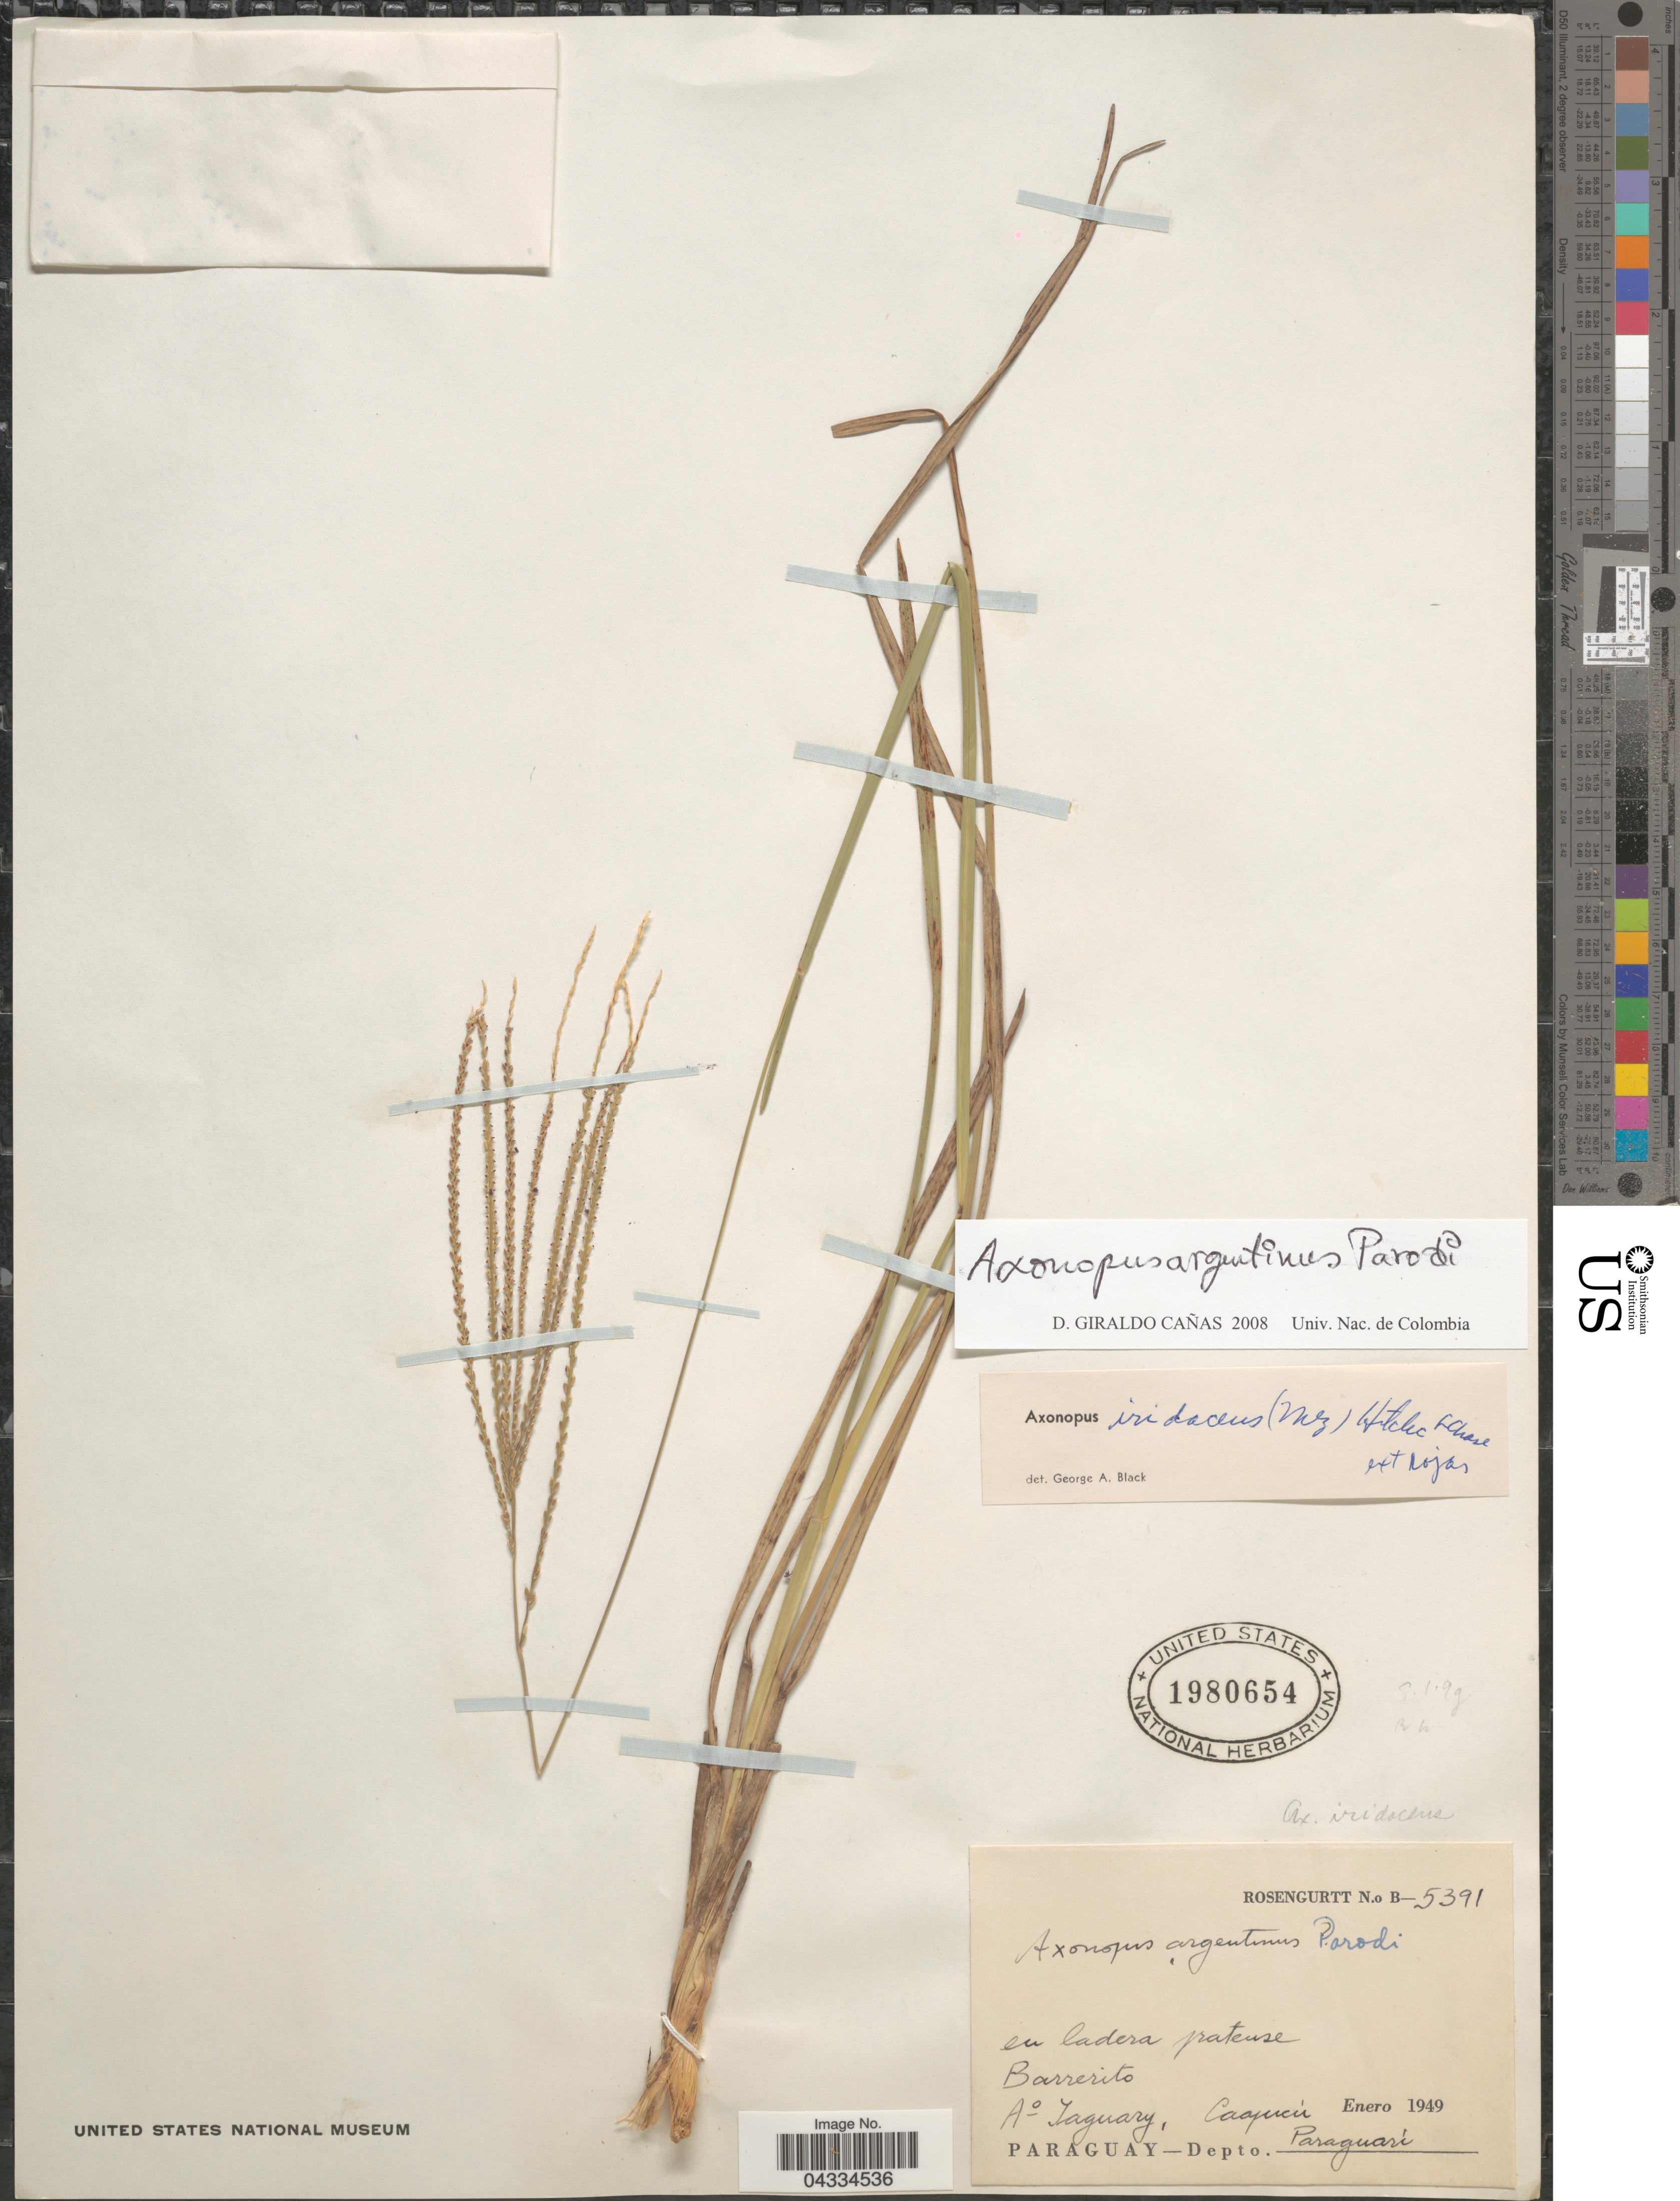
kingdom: Plantae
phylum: Tracheophyta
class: Liliopsida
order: Poales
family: Poaceae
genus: Axonopus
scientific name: Axonopus argentinus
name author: Parodi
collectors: Rosengurtt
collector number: B-5391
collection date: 1949-01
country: Paraguay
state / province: Paraguari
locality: Barrerito. Ao. Taguary, Caapucú. Depto. Paraguarí.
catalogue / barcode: US 1980654